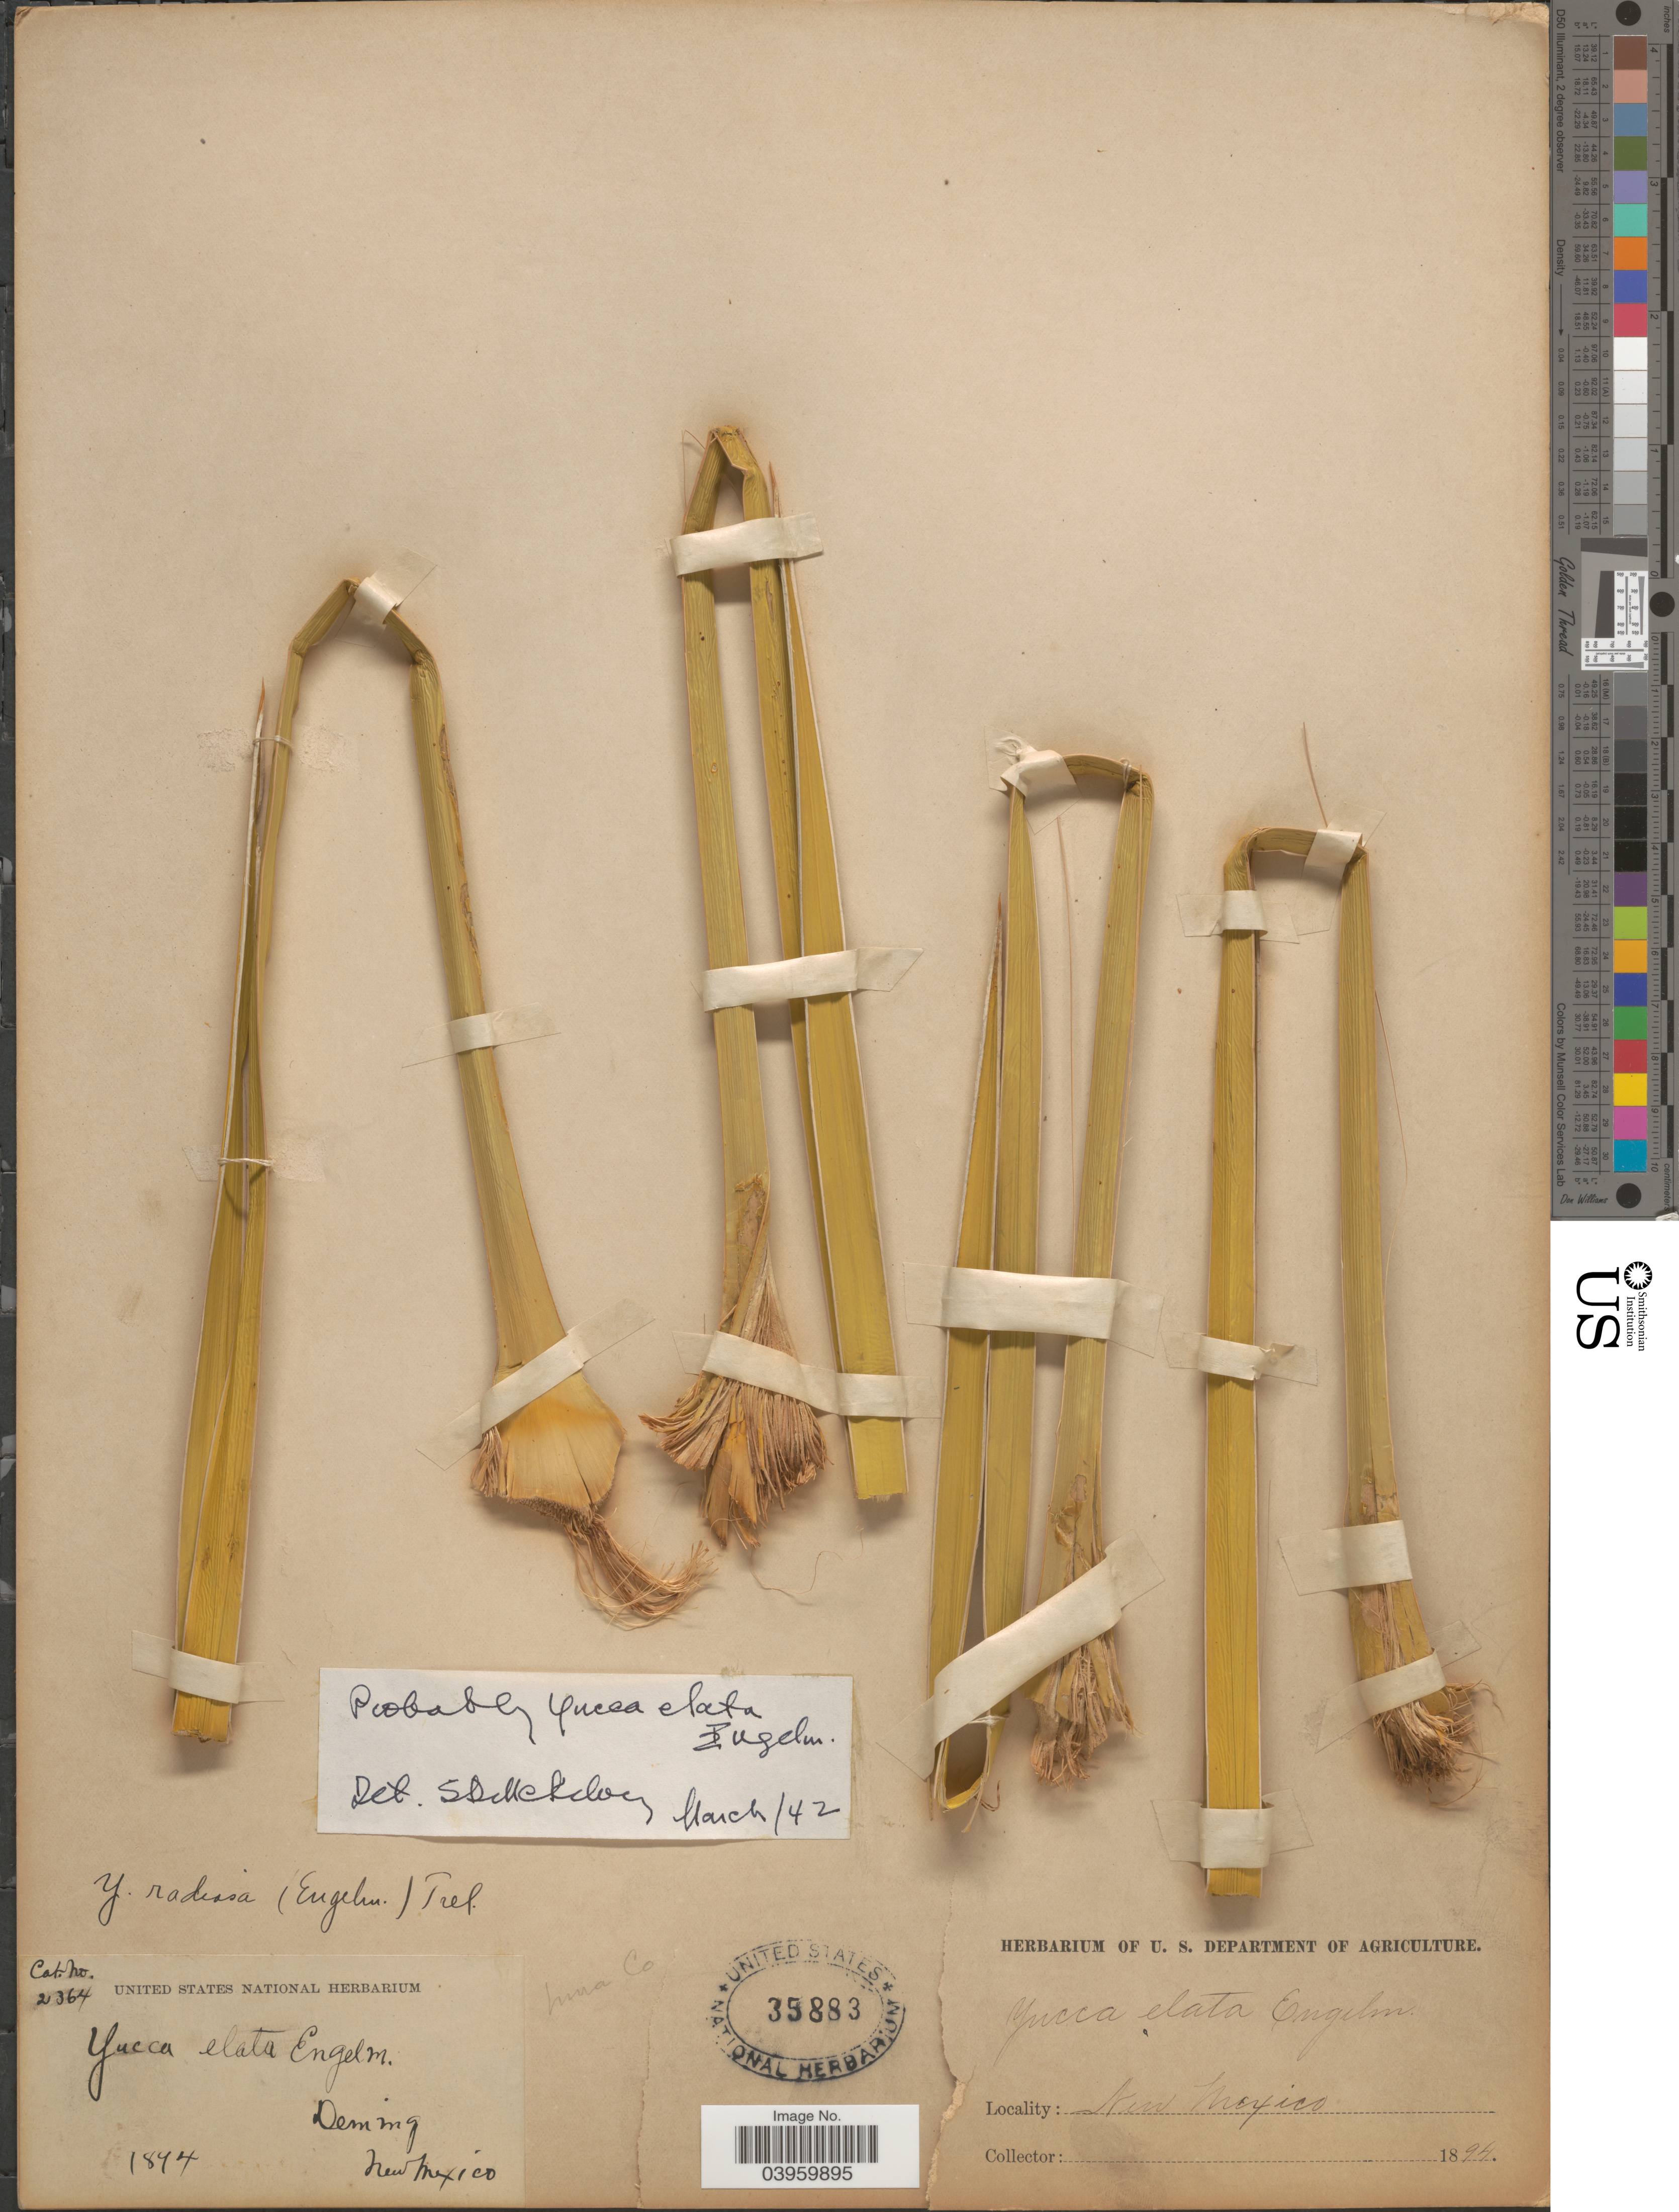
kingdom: Plantae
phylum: Tracheophyta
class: Liliopsida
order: Asparagales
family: Asparagaceae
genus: Yucca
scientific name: Yucca elata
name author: (Engelm.) Engelm.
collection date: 1894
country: United States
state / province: New Mexico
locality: Luna Co. Deming.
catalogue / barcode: US 35883